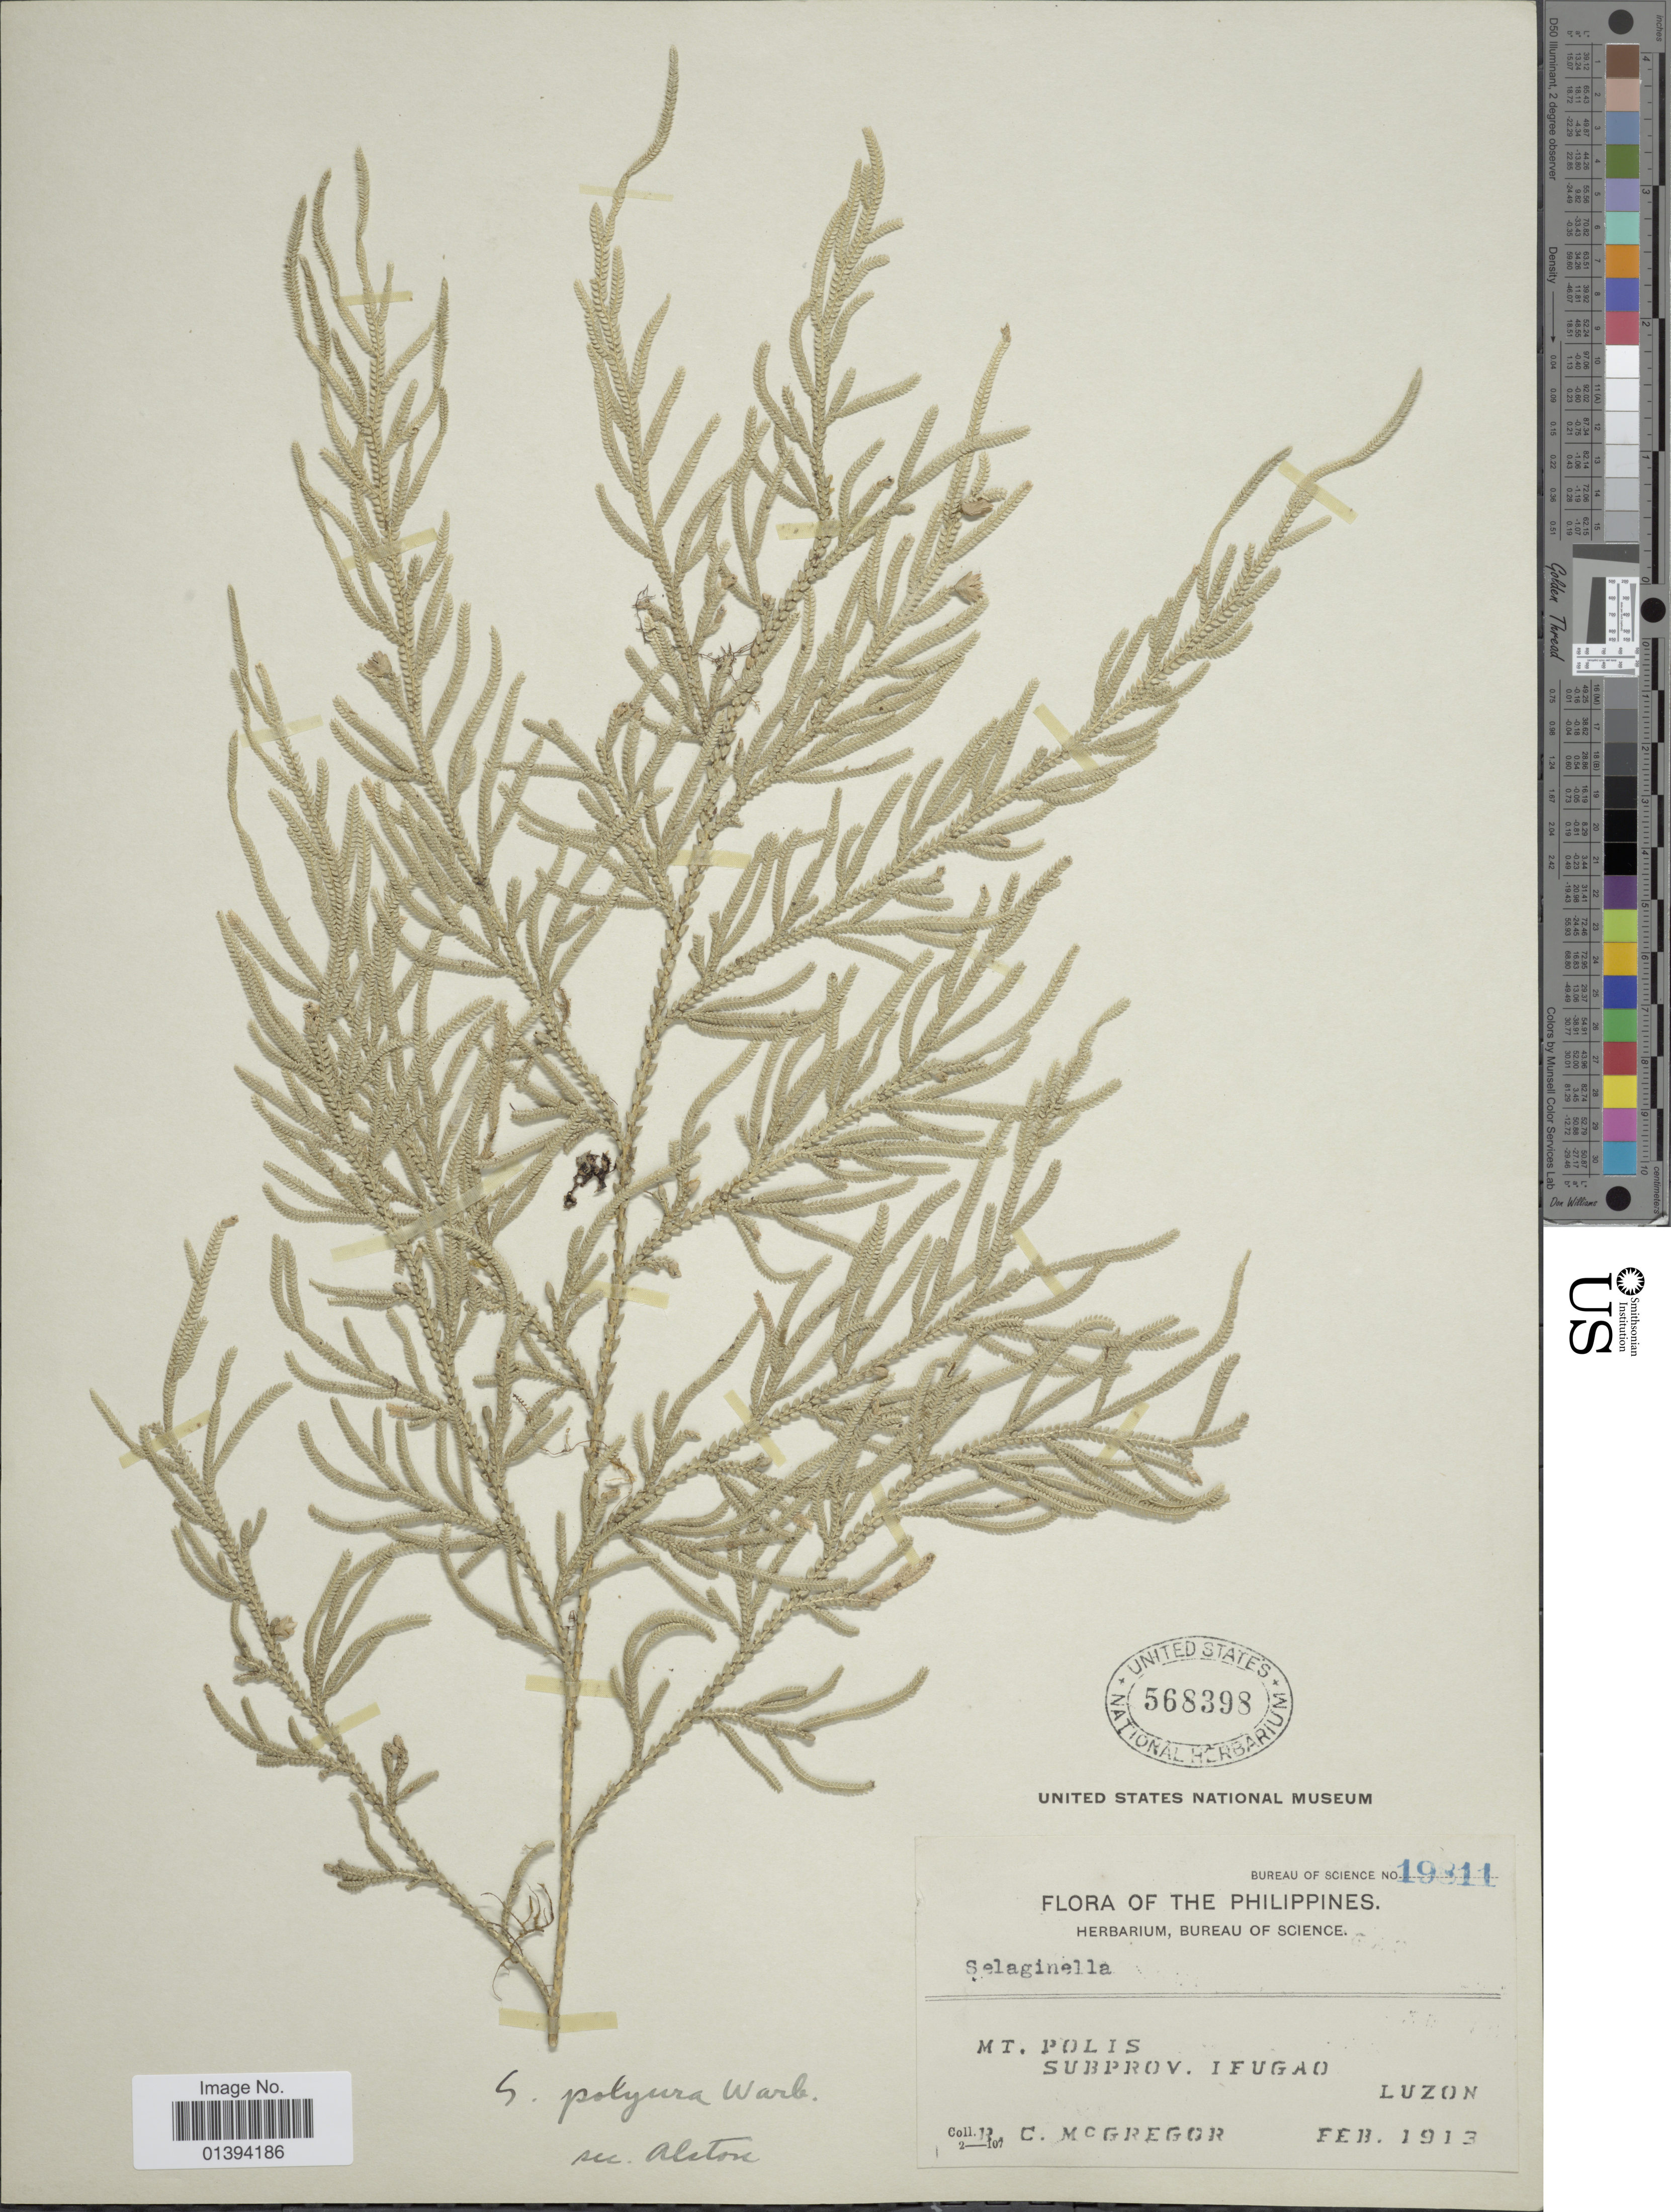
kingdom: Plantae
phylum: Tracheophyta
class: Lycopodiopsida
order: Selaginellales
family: Selaginellaceae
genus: Selaginella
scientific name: Selaginella polyura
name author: Warb.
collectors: R. C. McGregor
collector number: Bureau of Science 19811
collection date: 1913-02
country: Philippines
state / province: Central Luzon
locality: Mt. Polis, Subprov. Ifugao, Luzon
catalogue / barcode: US 568398